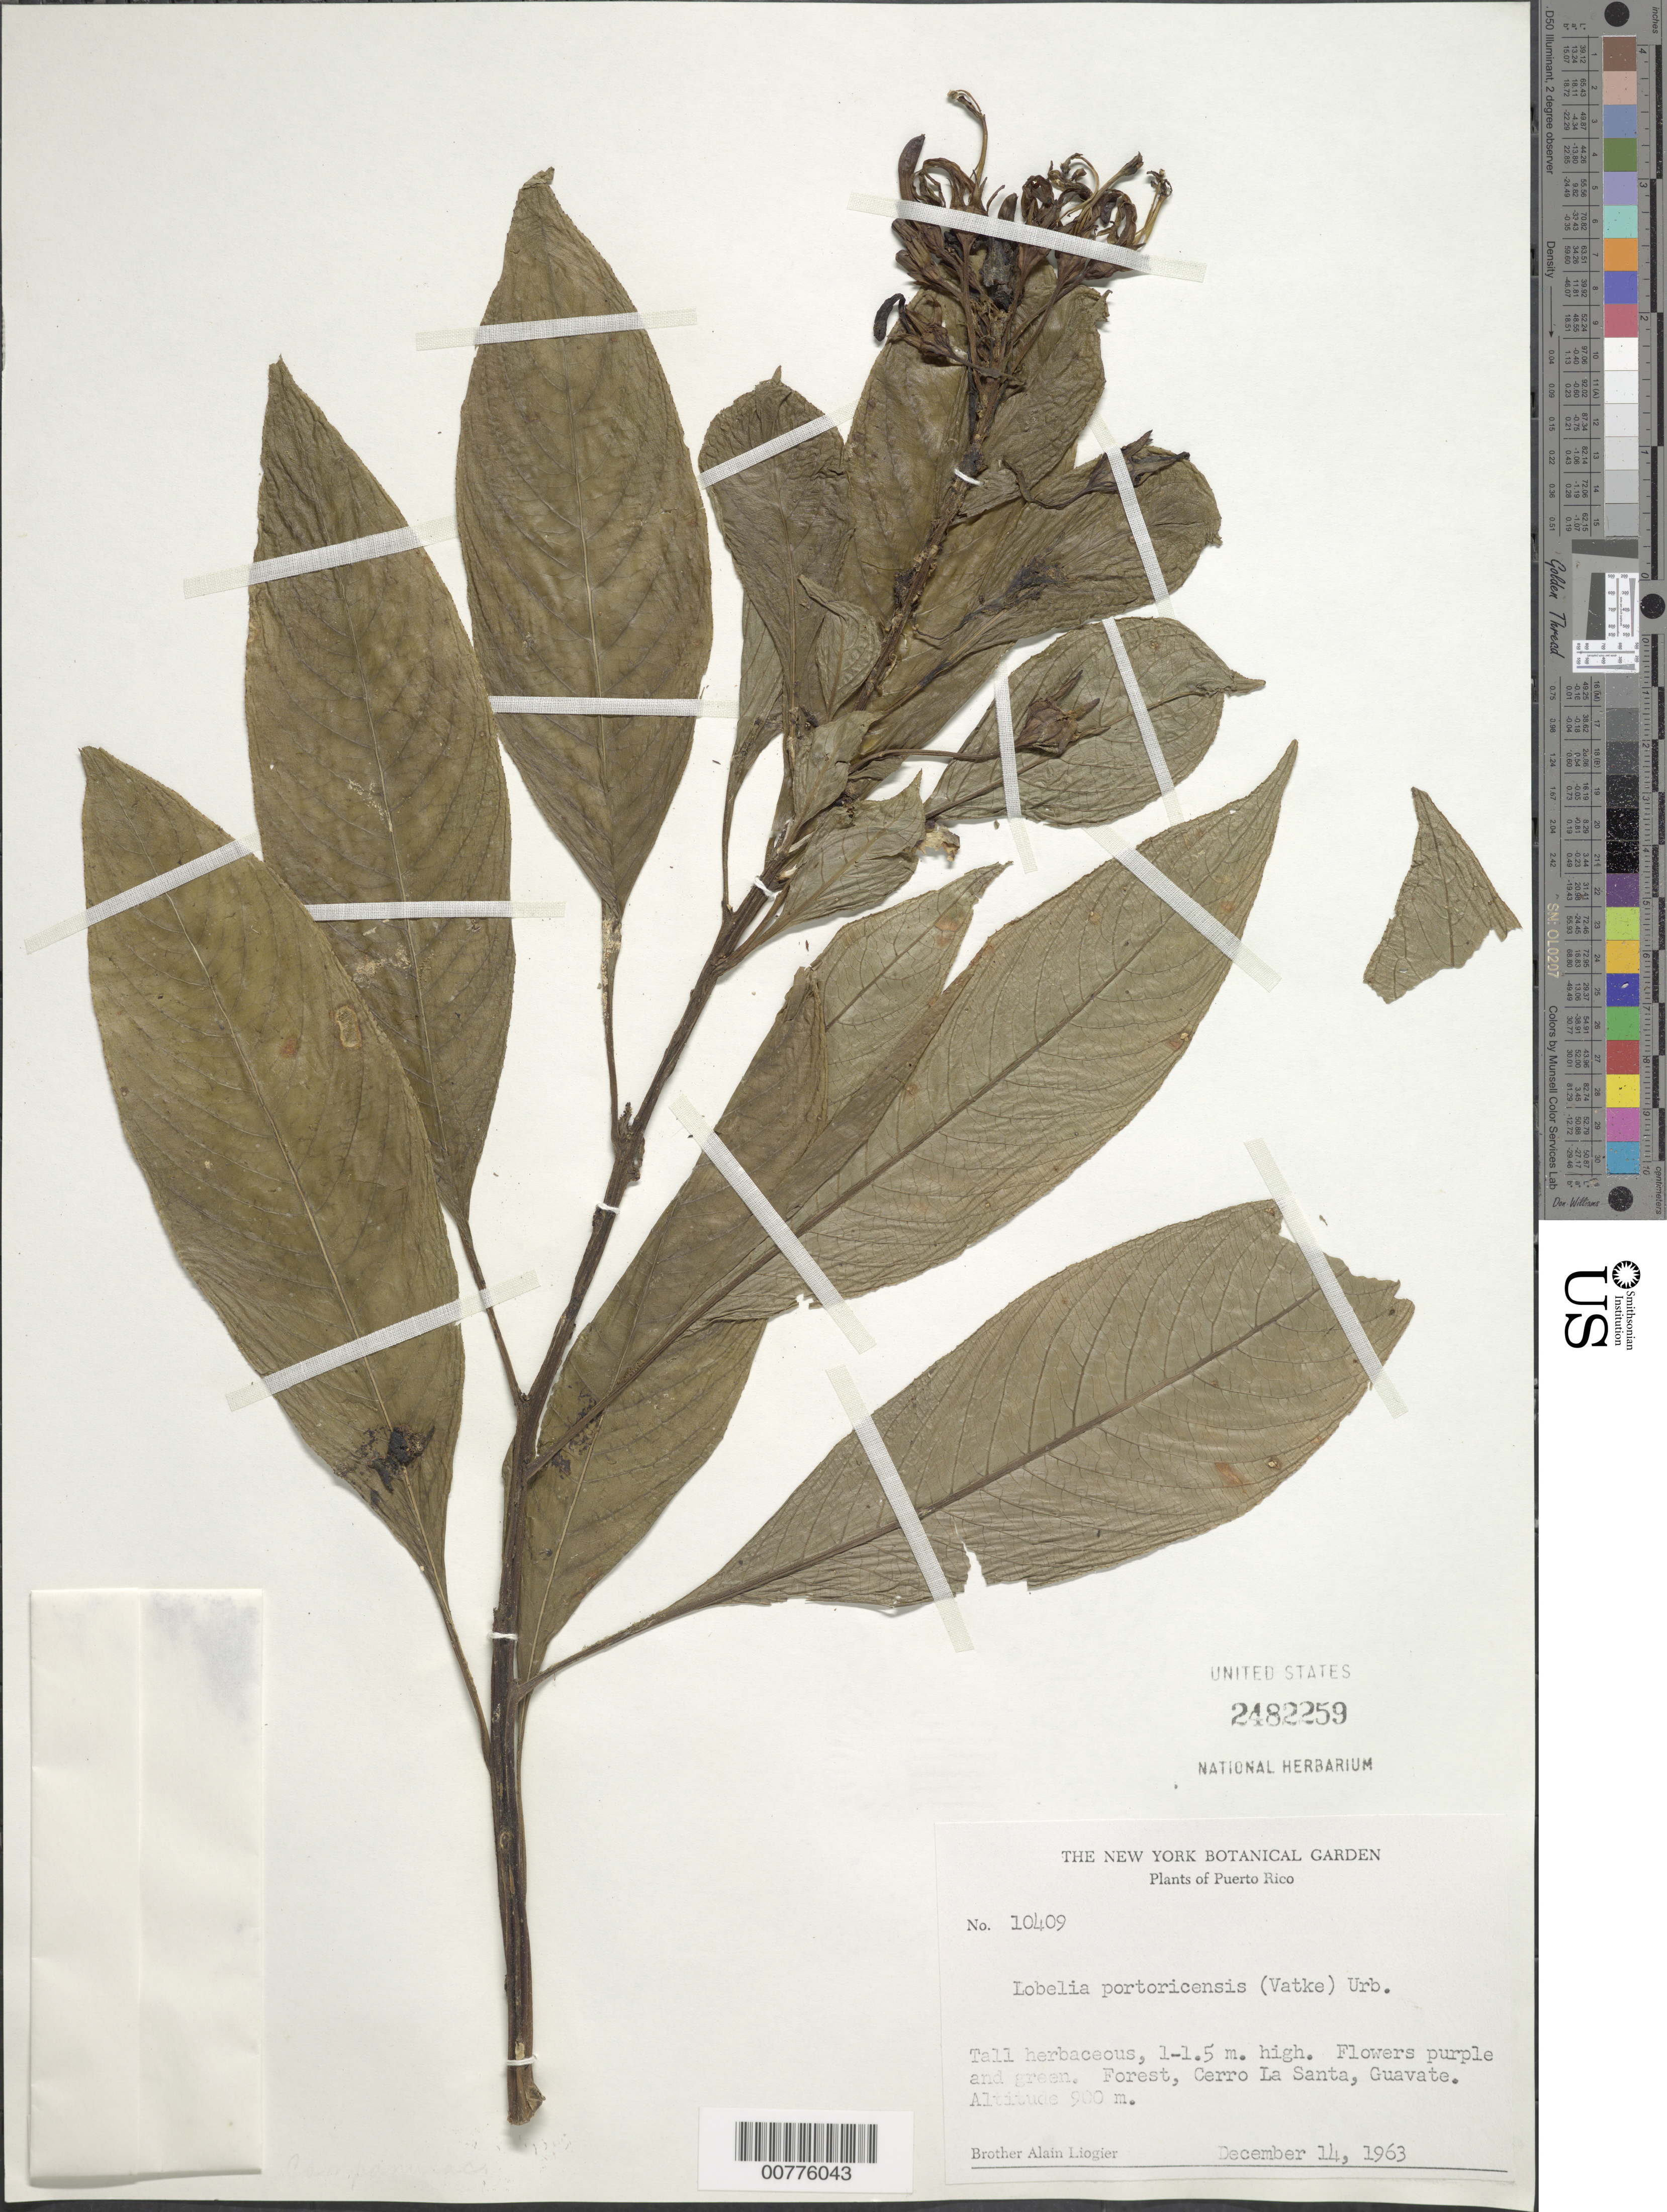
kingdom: Plantae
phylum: Tracheophyta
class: Magnoliopsida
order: Asterales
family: Campanulaceae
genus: Lobelia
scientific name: Lobelia portoricensis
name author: (Vatke) Urb.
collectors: A. H. Liogier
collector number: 10409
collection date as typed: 14 Dec 1963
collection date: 1963-12-14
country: Puerto Rico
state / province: Cayey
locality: Cerro La Santa, Guavate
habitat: Forest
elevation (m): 900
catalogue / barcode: US 2482259